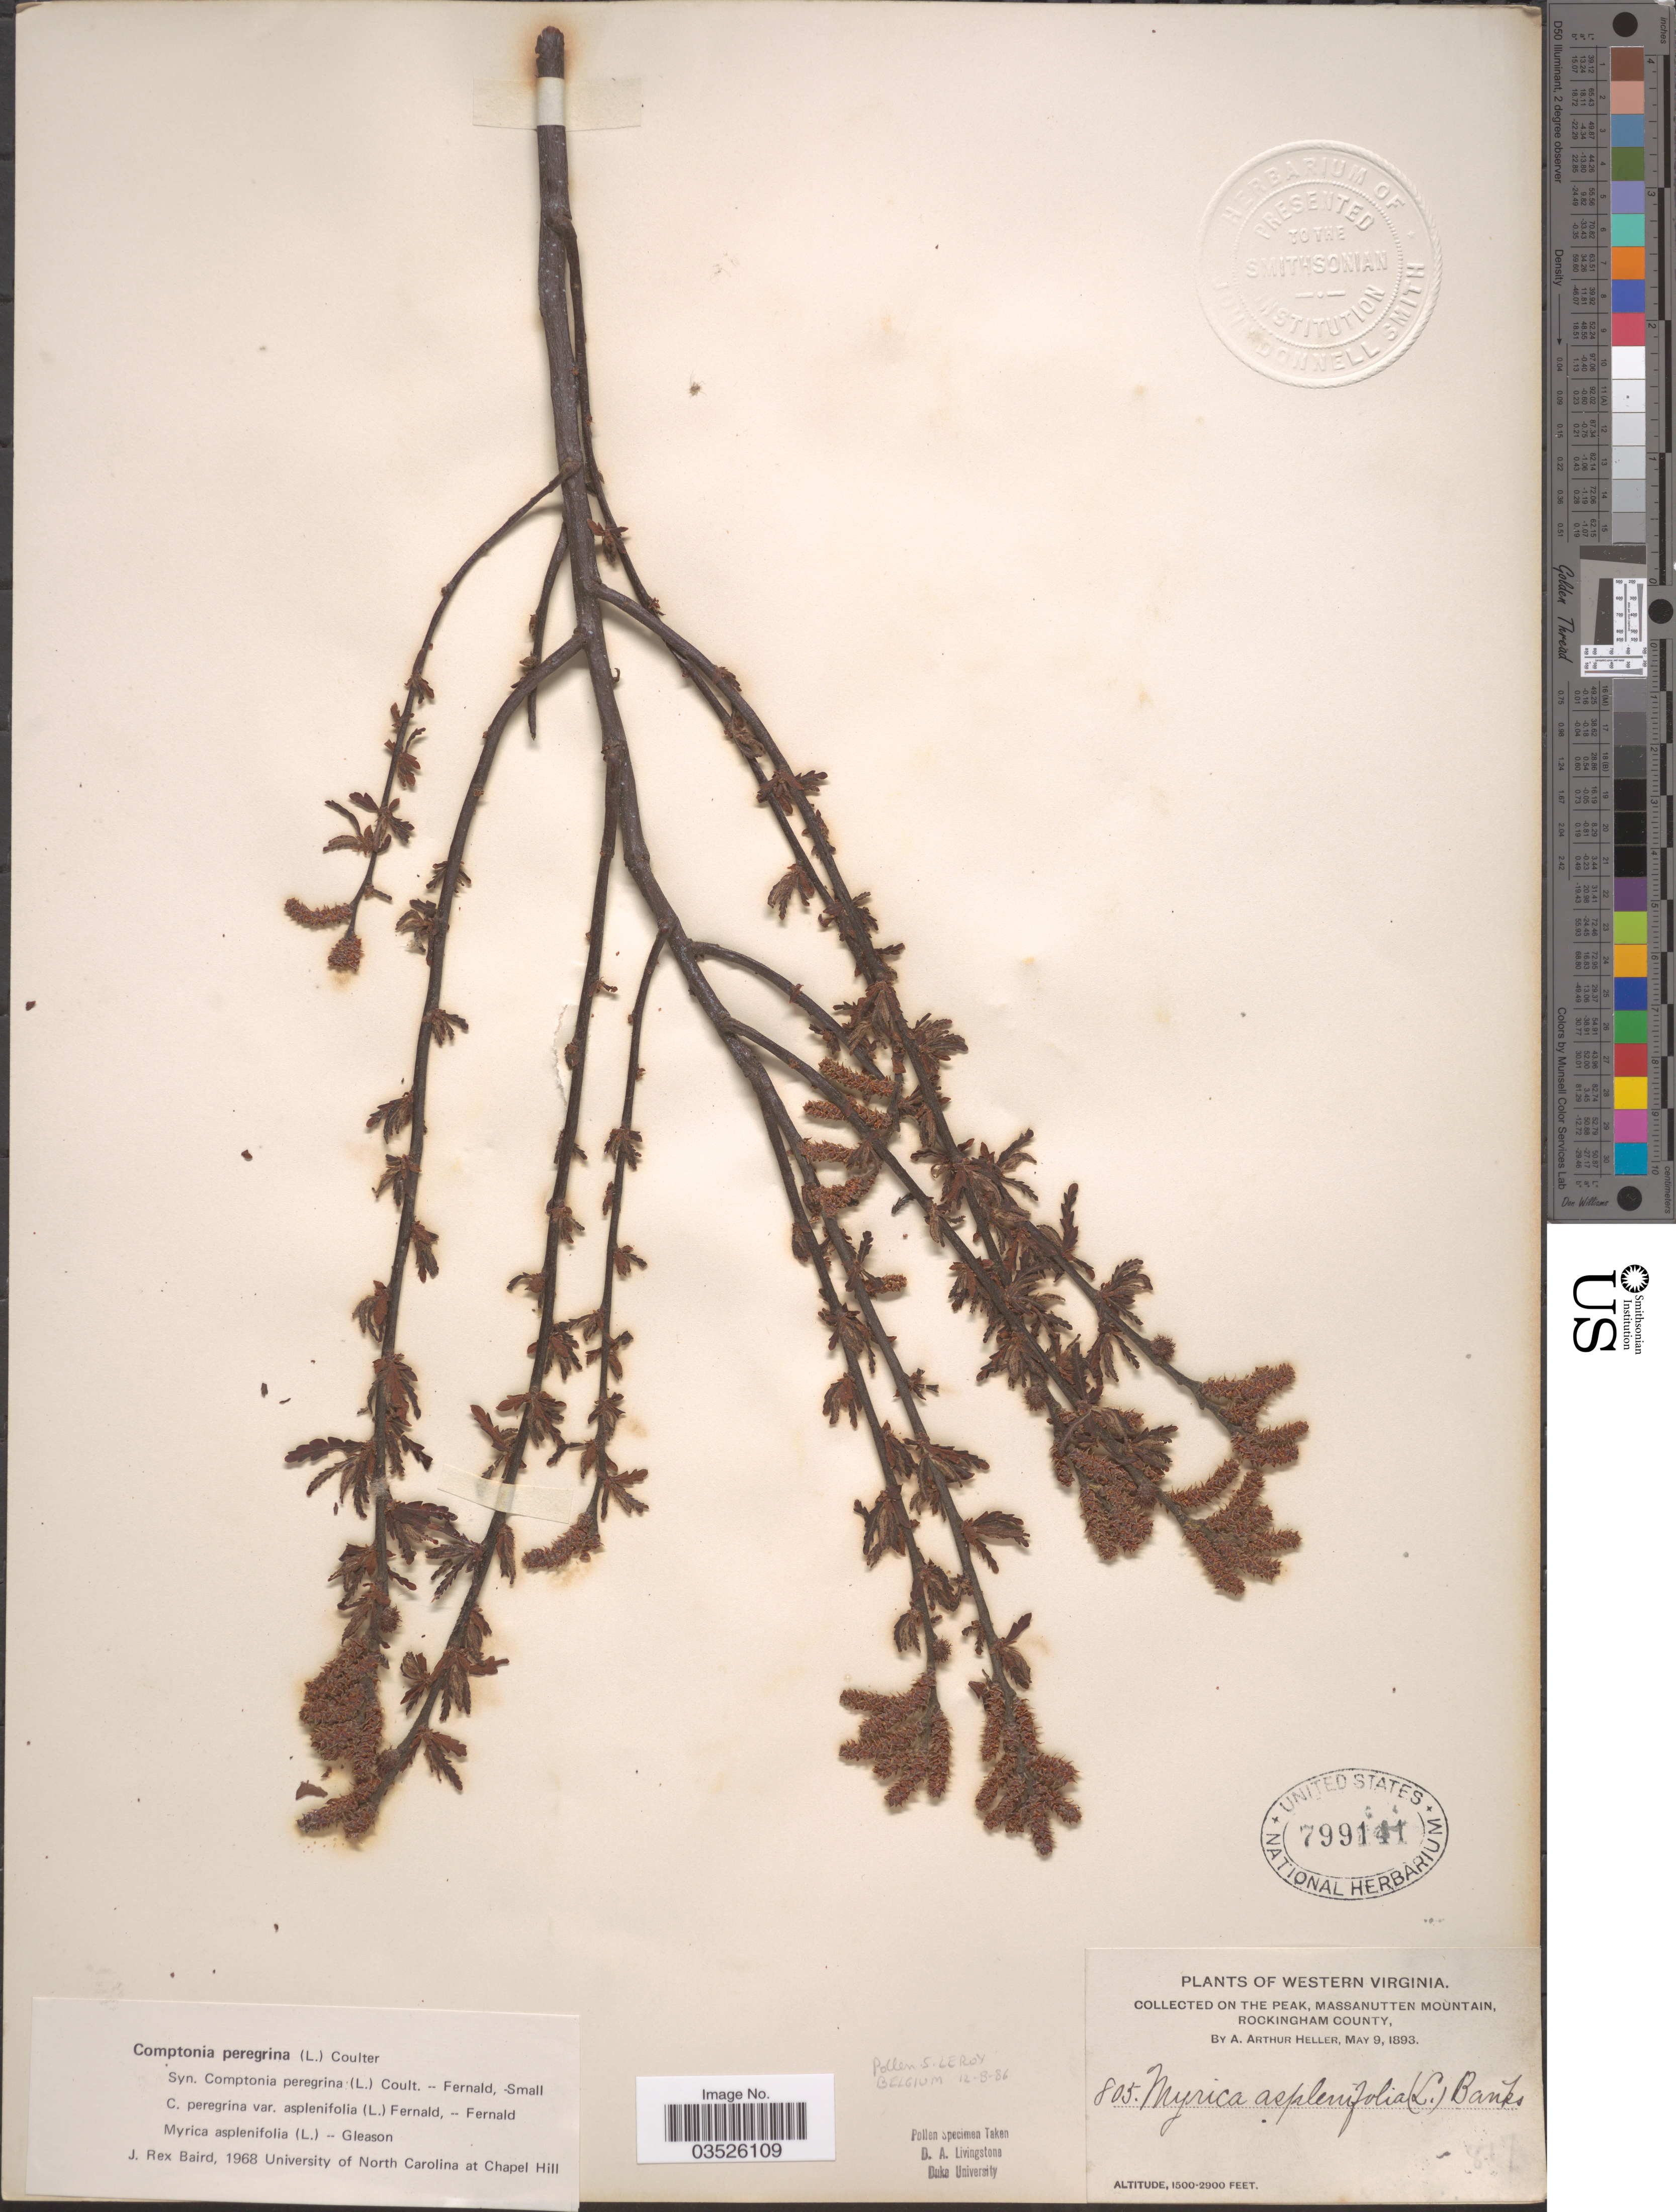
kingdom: Plantae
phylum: Tracheophyta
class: Magnoliopsida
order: Fagales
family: Myricaceae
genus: Comptonia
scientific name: Comptonia peregrina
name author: (L.) J.M. Coult.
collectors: A. A. Heller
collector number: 805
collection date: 1893-05-09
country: United States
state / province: Virginia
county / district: Rockingham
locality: Western Virginia. On the peak, Massanutten Mountain, Rockingham County.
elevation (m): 457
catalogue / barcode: US 799141